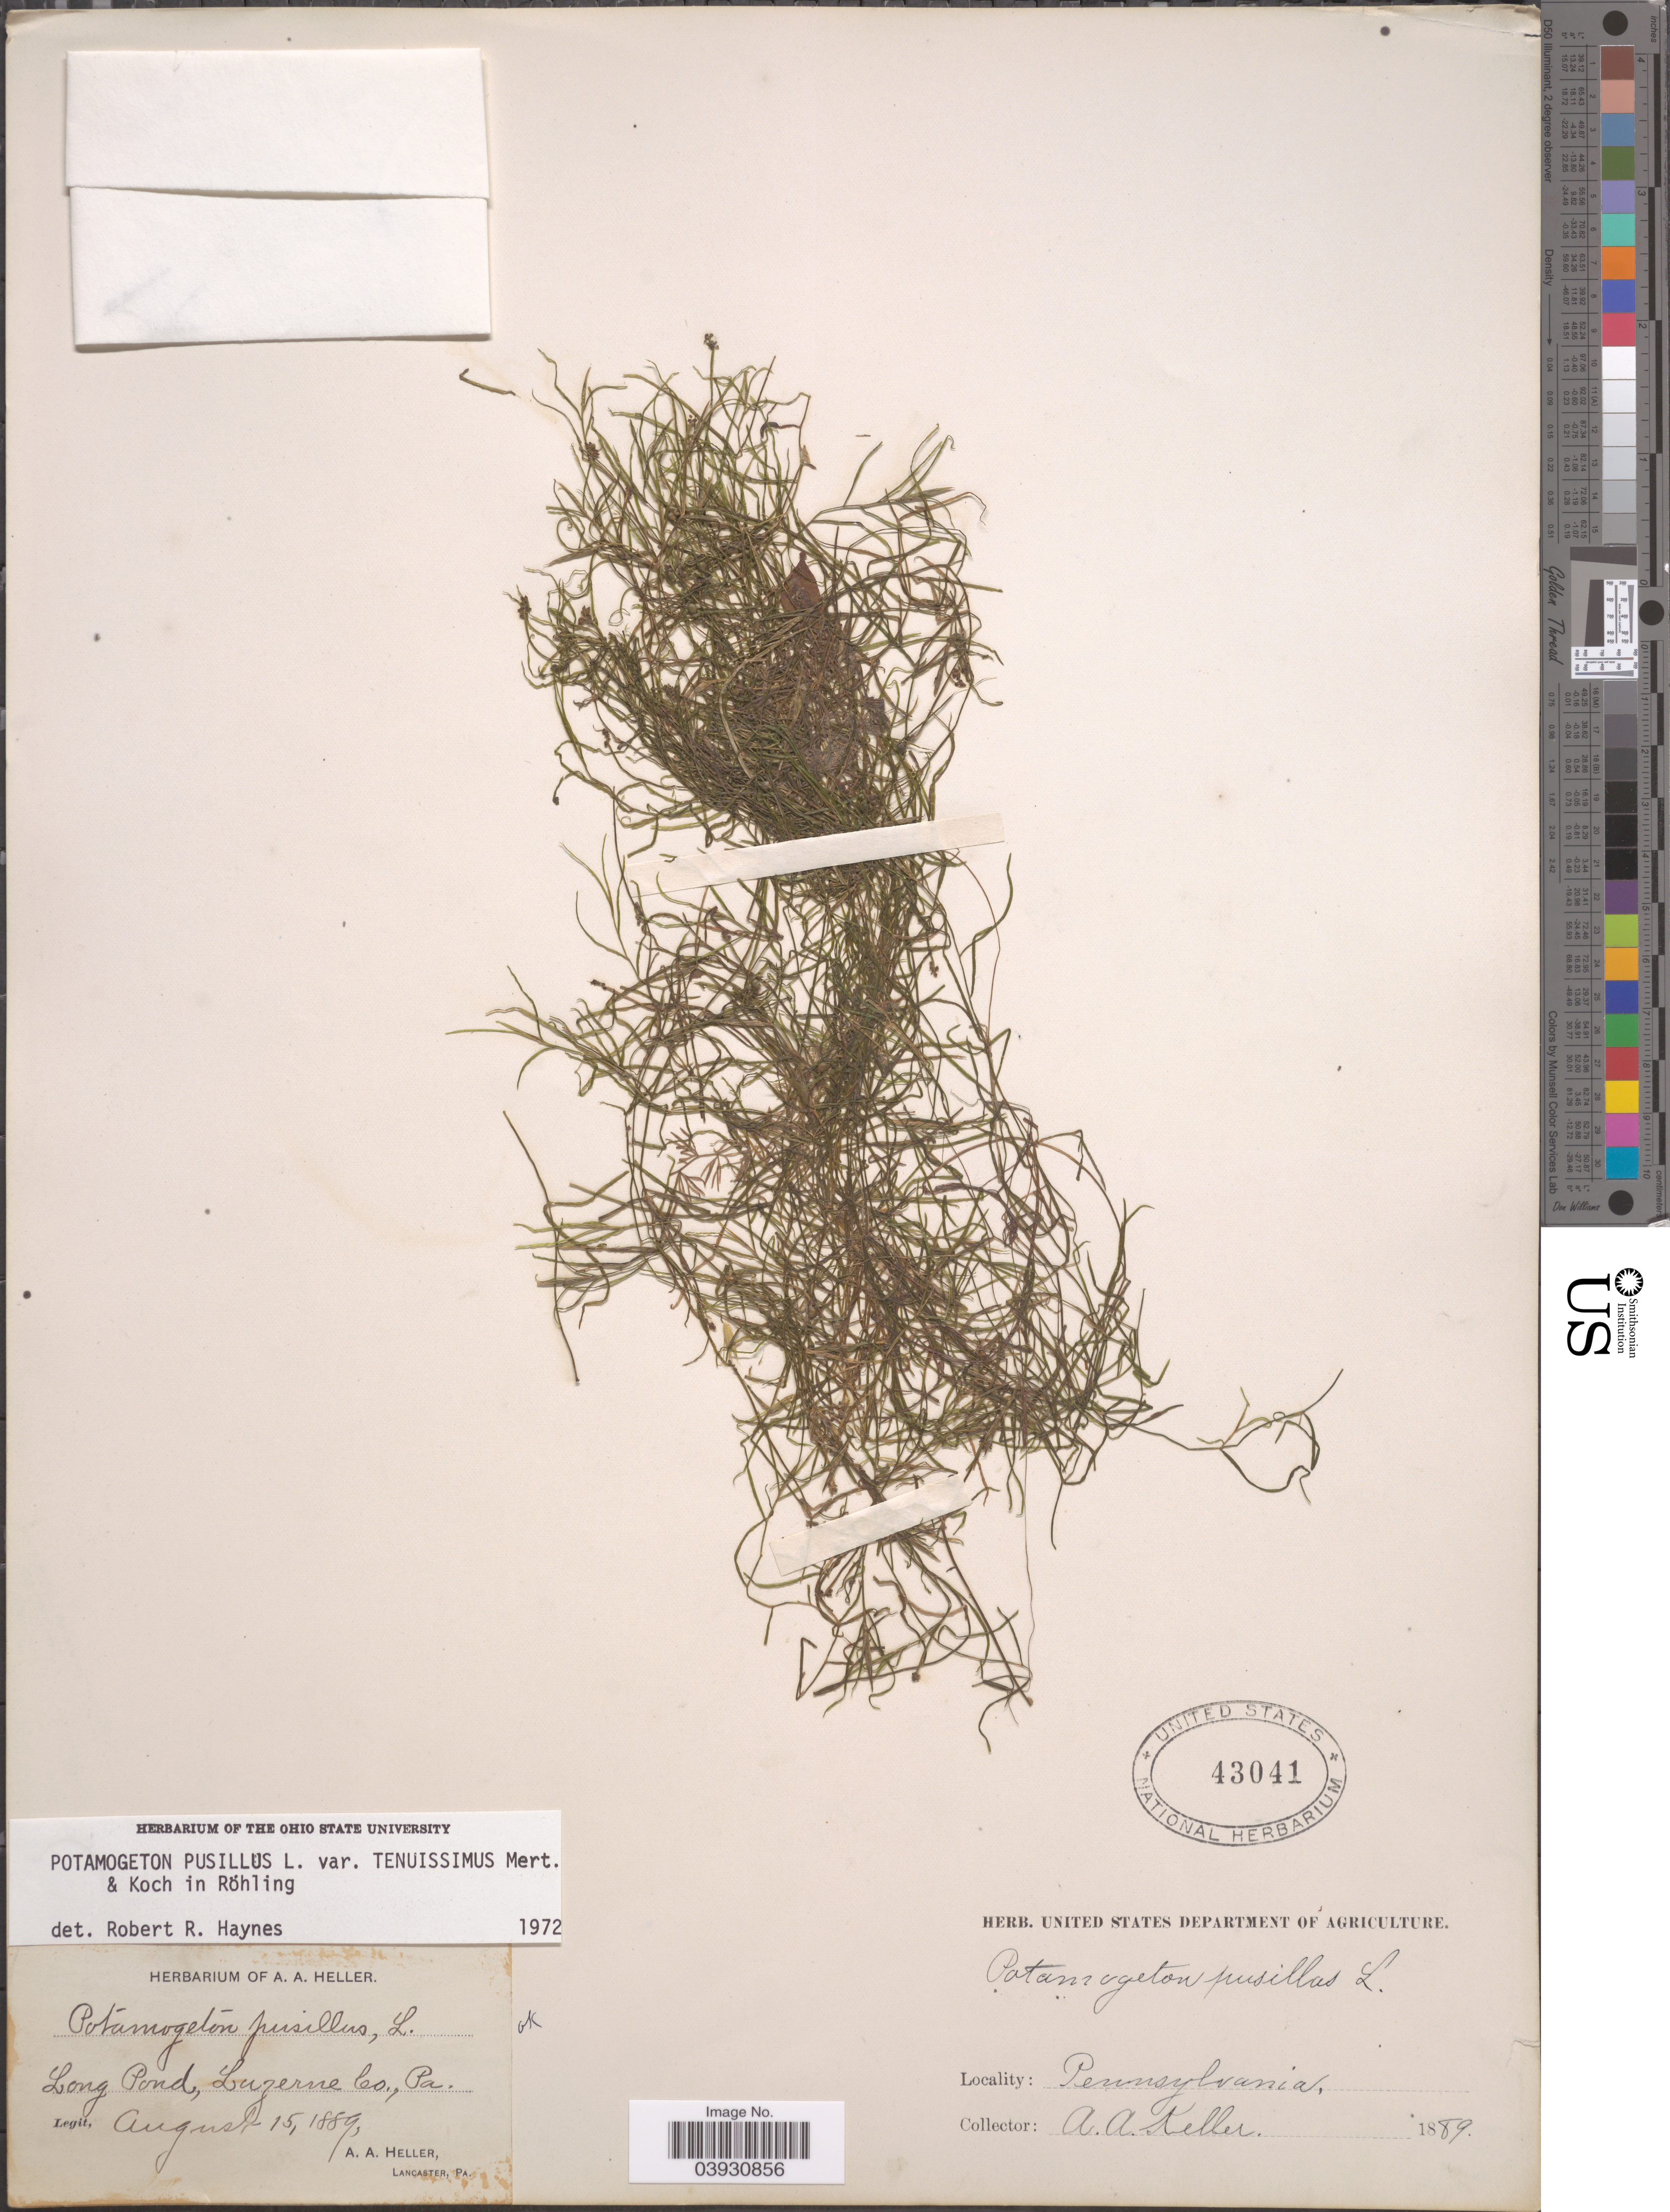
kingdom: Plantae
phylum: Tracheophyta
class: Liliopsida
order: Alismatales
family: Potamogetonaceae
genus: Potamogeton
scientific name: Potamogeton pusillus subsp. tenuissimus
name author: Mert. & W.D.J. Koch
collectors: A. A. Heller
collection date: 1889-08-15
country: United States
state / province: Pennsylvania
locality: Long Pond, Luzerne Co.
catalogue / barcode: US 43041